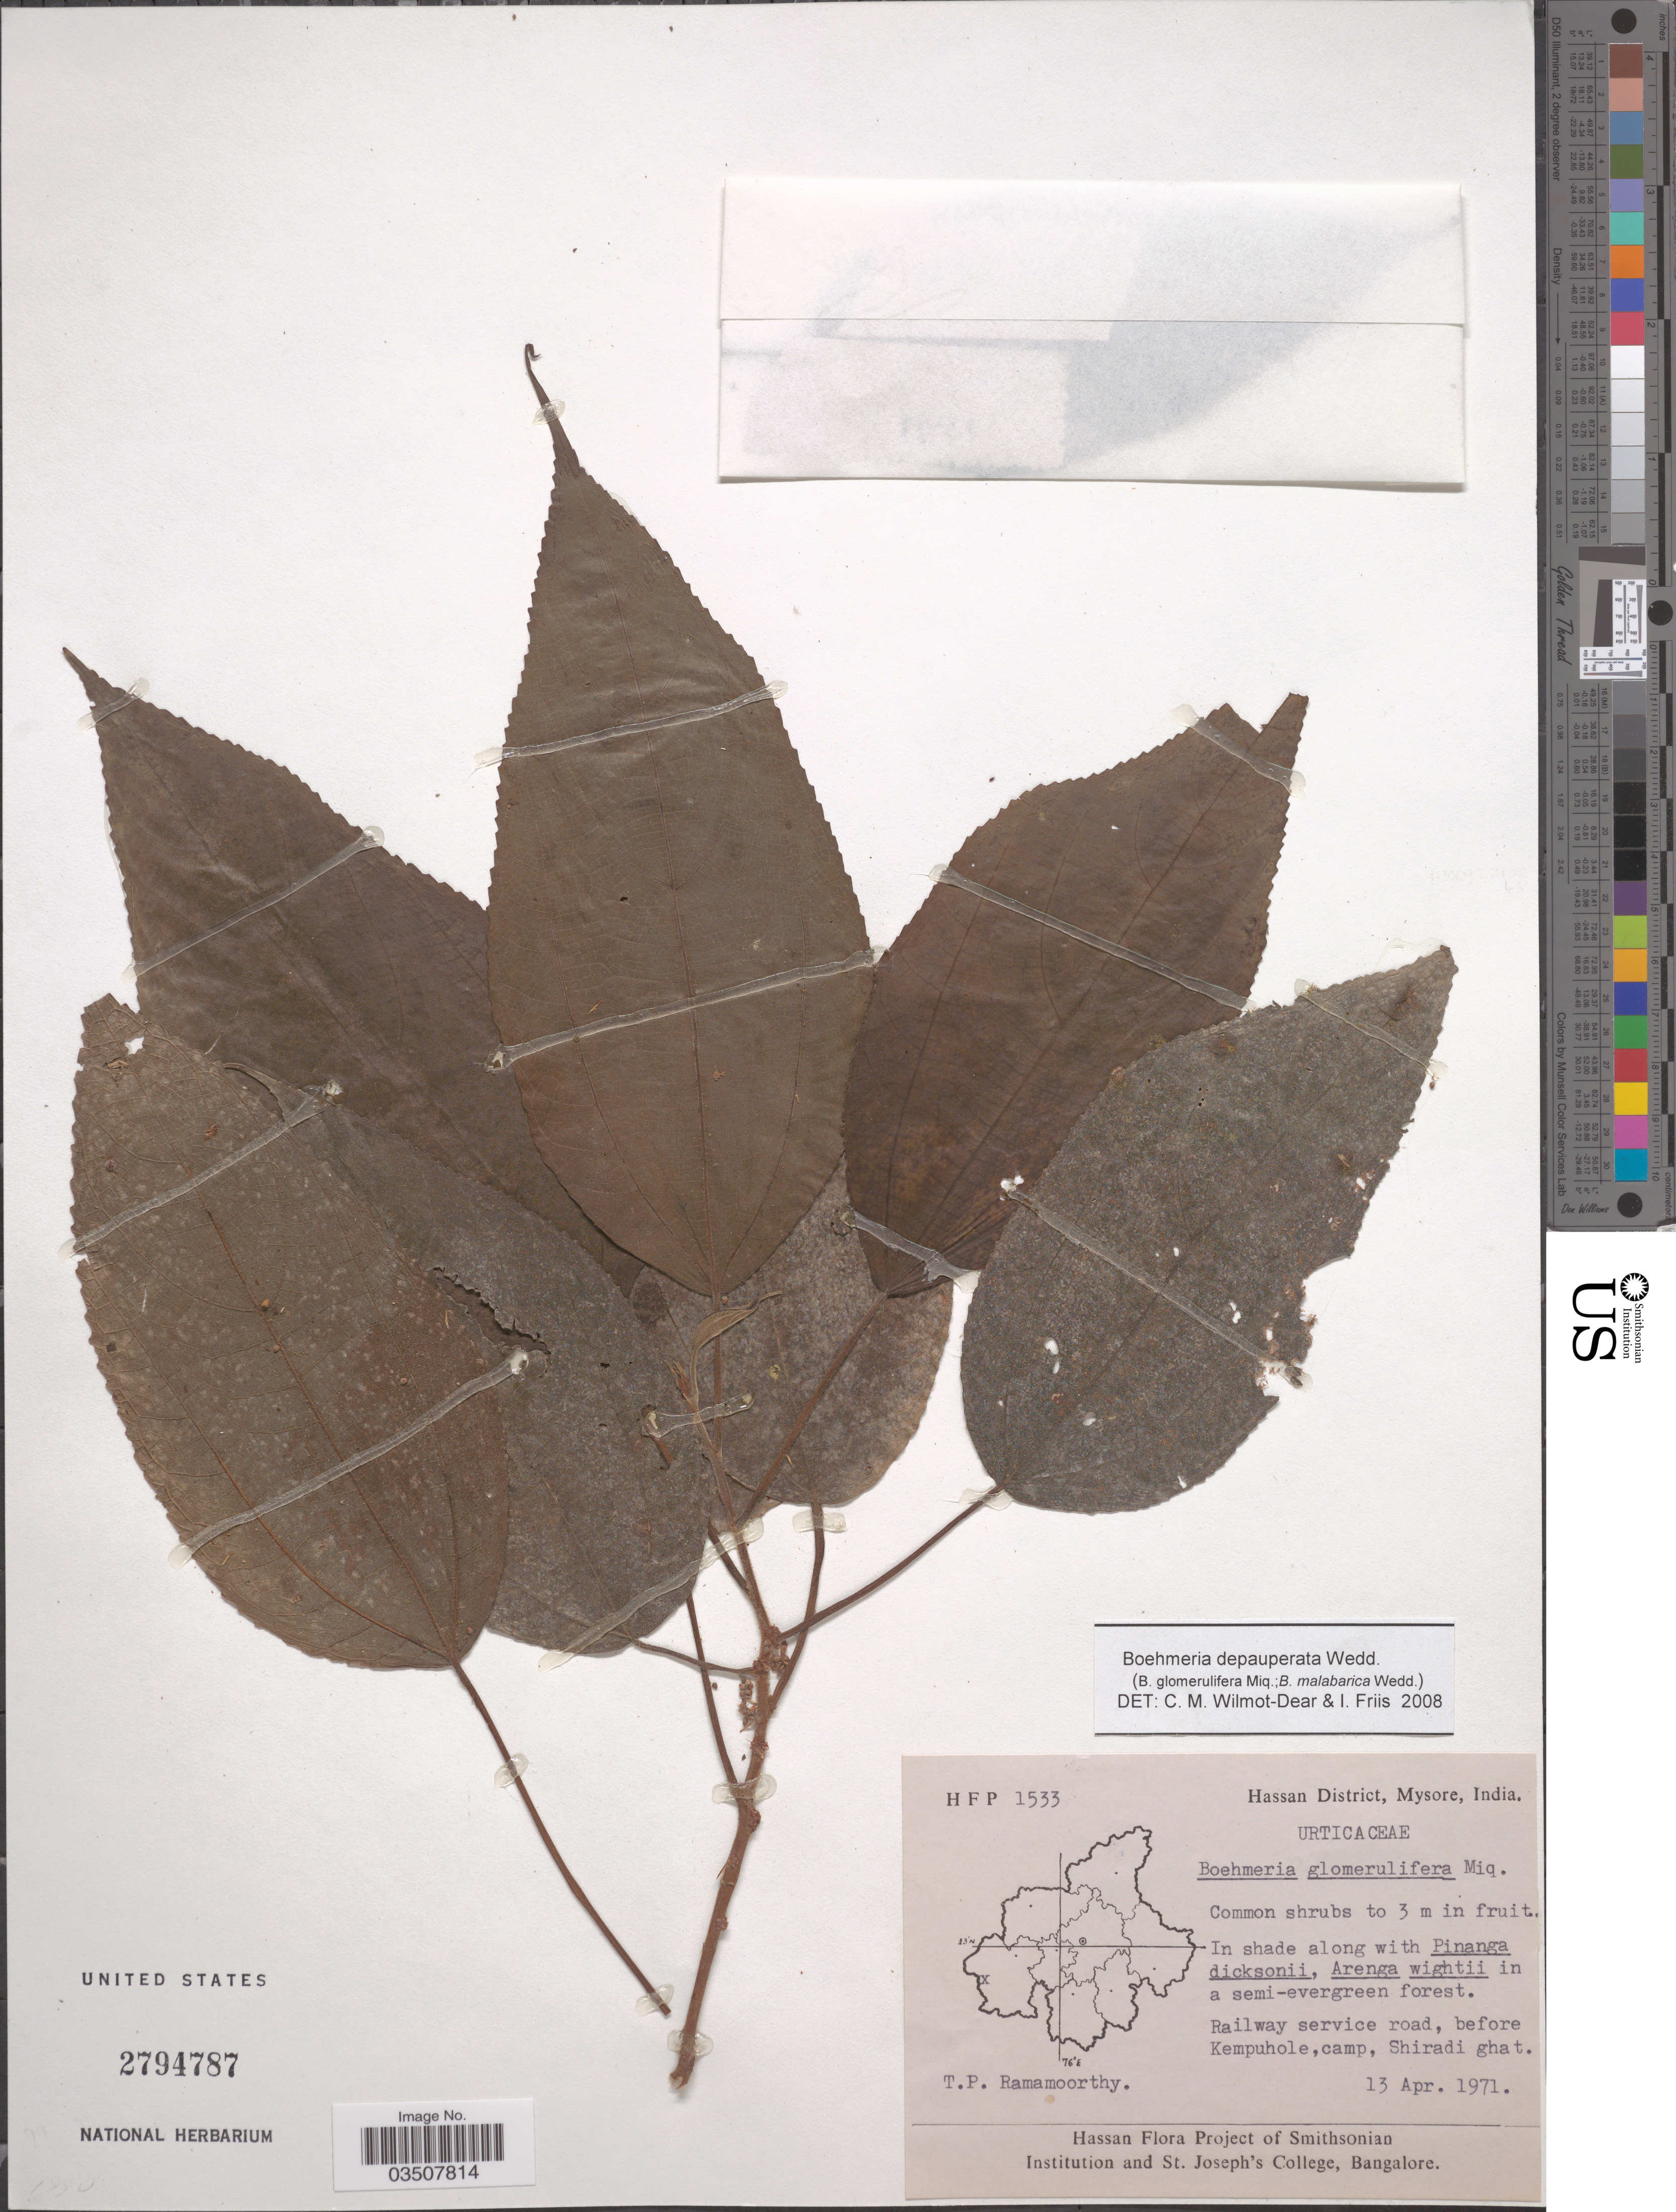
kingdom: Plantae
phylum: Tracheophyta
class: Magnoliopsida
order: Rosales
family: Urticaceae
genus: Boehmeria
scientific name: Boehmeria depauperata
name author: Wedd.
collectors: T. P. Ramamoorthy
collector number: HFP1533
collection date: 1971-04-13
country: India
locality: Hassan District, Mysore. Railway service road, before Kempuhole, camp, Shiradi ghat.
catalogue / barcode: US 2794787